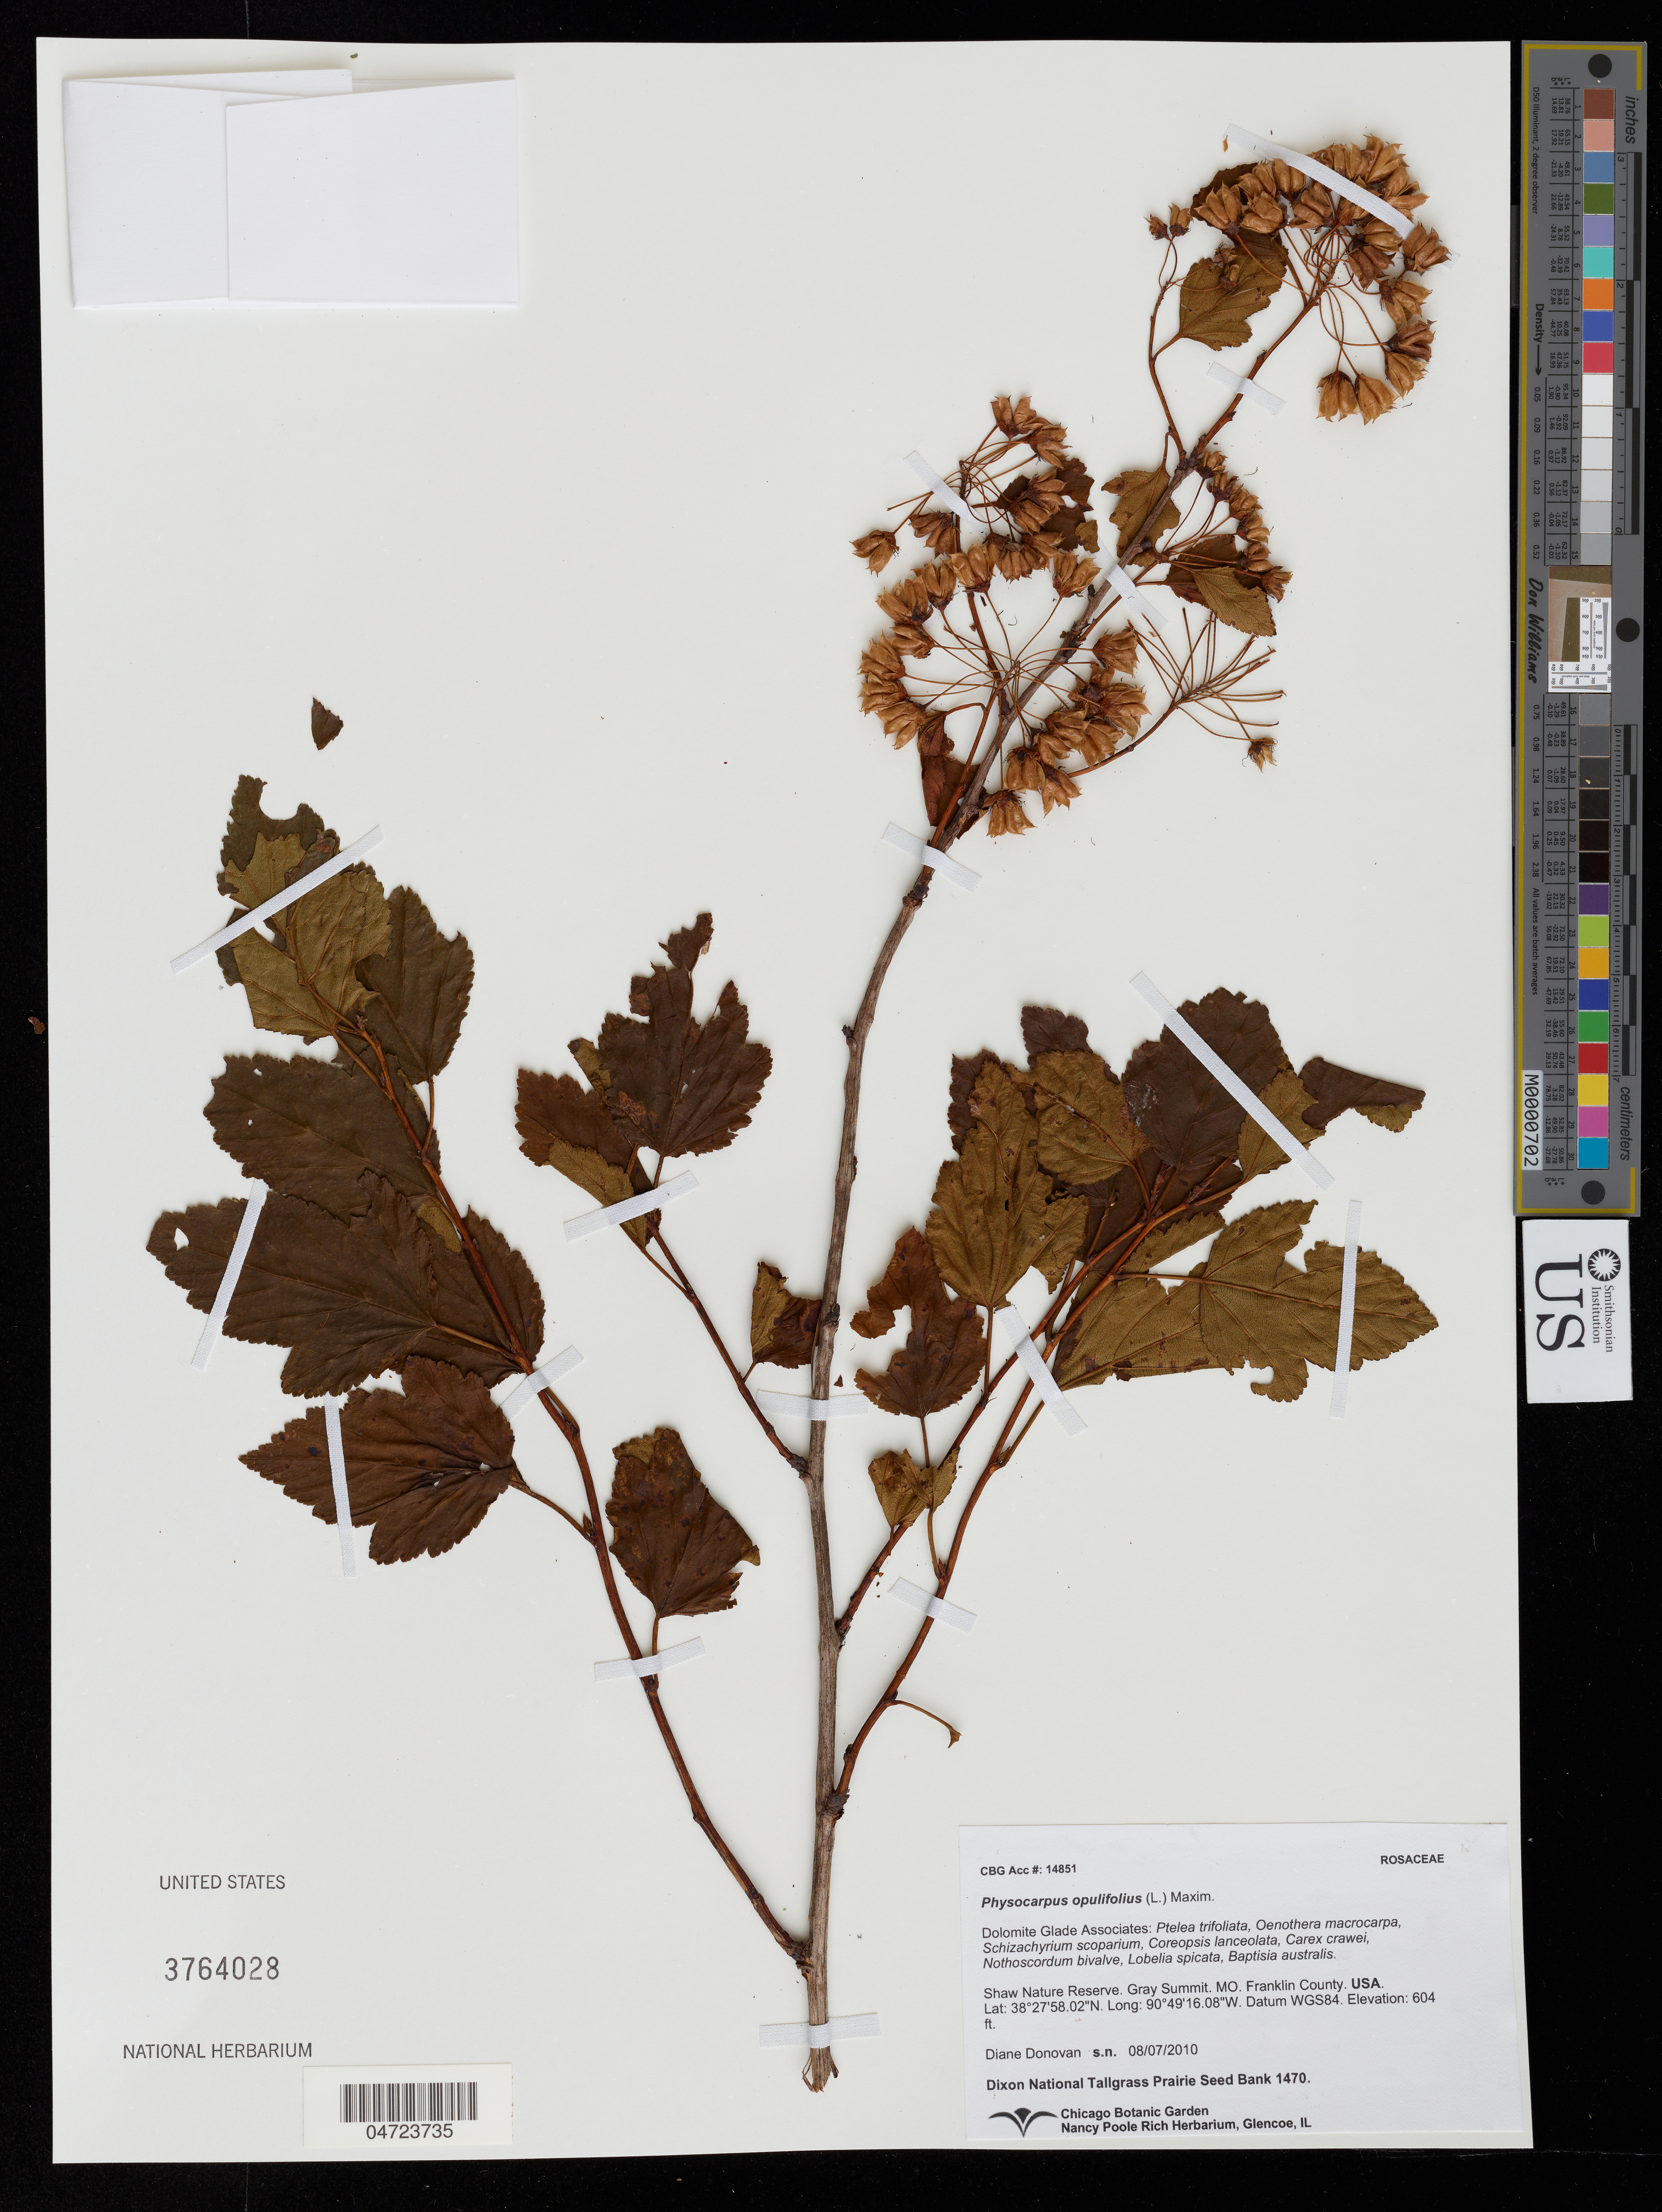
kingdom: Plantae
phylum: Tracheophyta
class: Magnoliopsida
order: Rosales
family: Rosaceae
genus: Physocarpus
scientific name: Physocarpus opulifolius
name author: (L.) Maxim.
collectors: D. Donovan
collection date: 2010-08-07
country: United States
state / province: Missouri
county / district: Franklin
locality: Shaw Nature Reserve. Gray Summit. Franklin County.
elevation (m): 184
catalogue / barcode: US 3764028